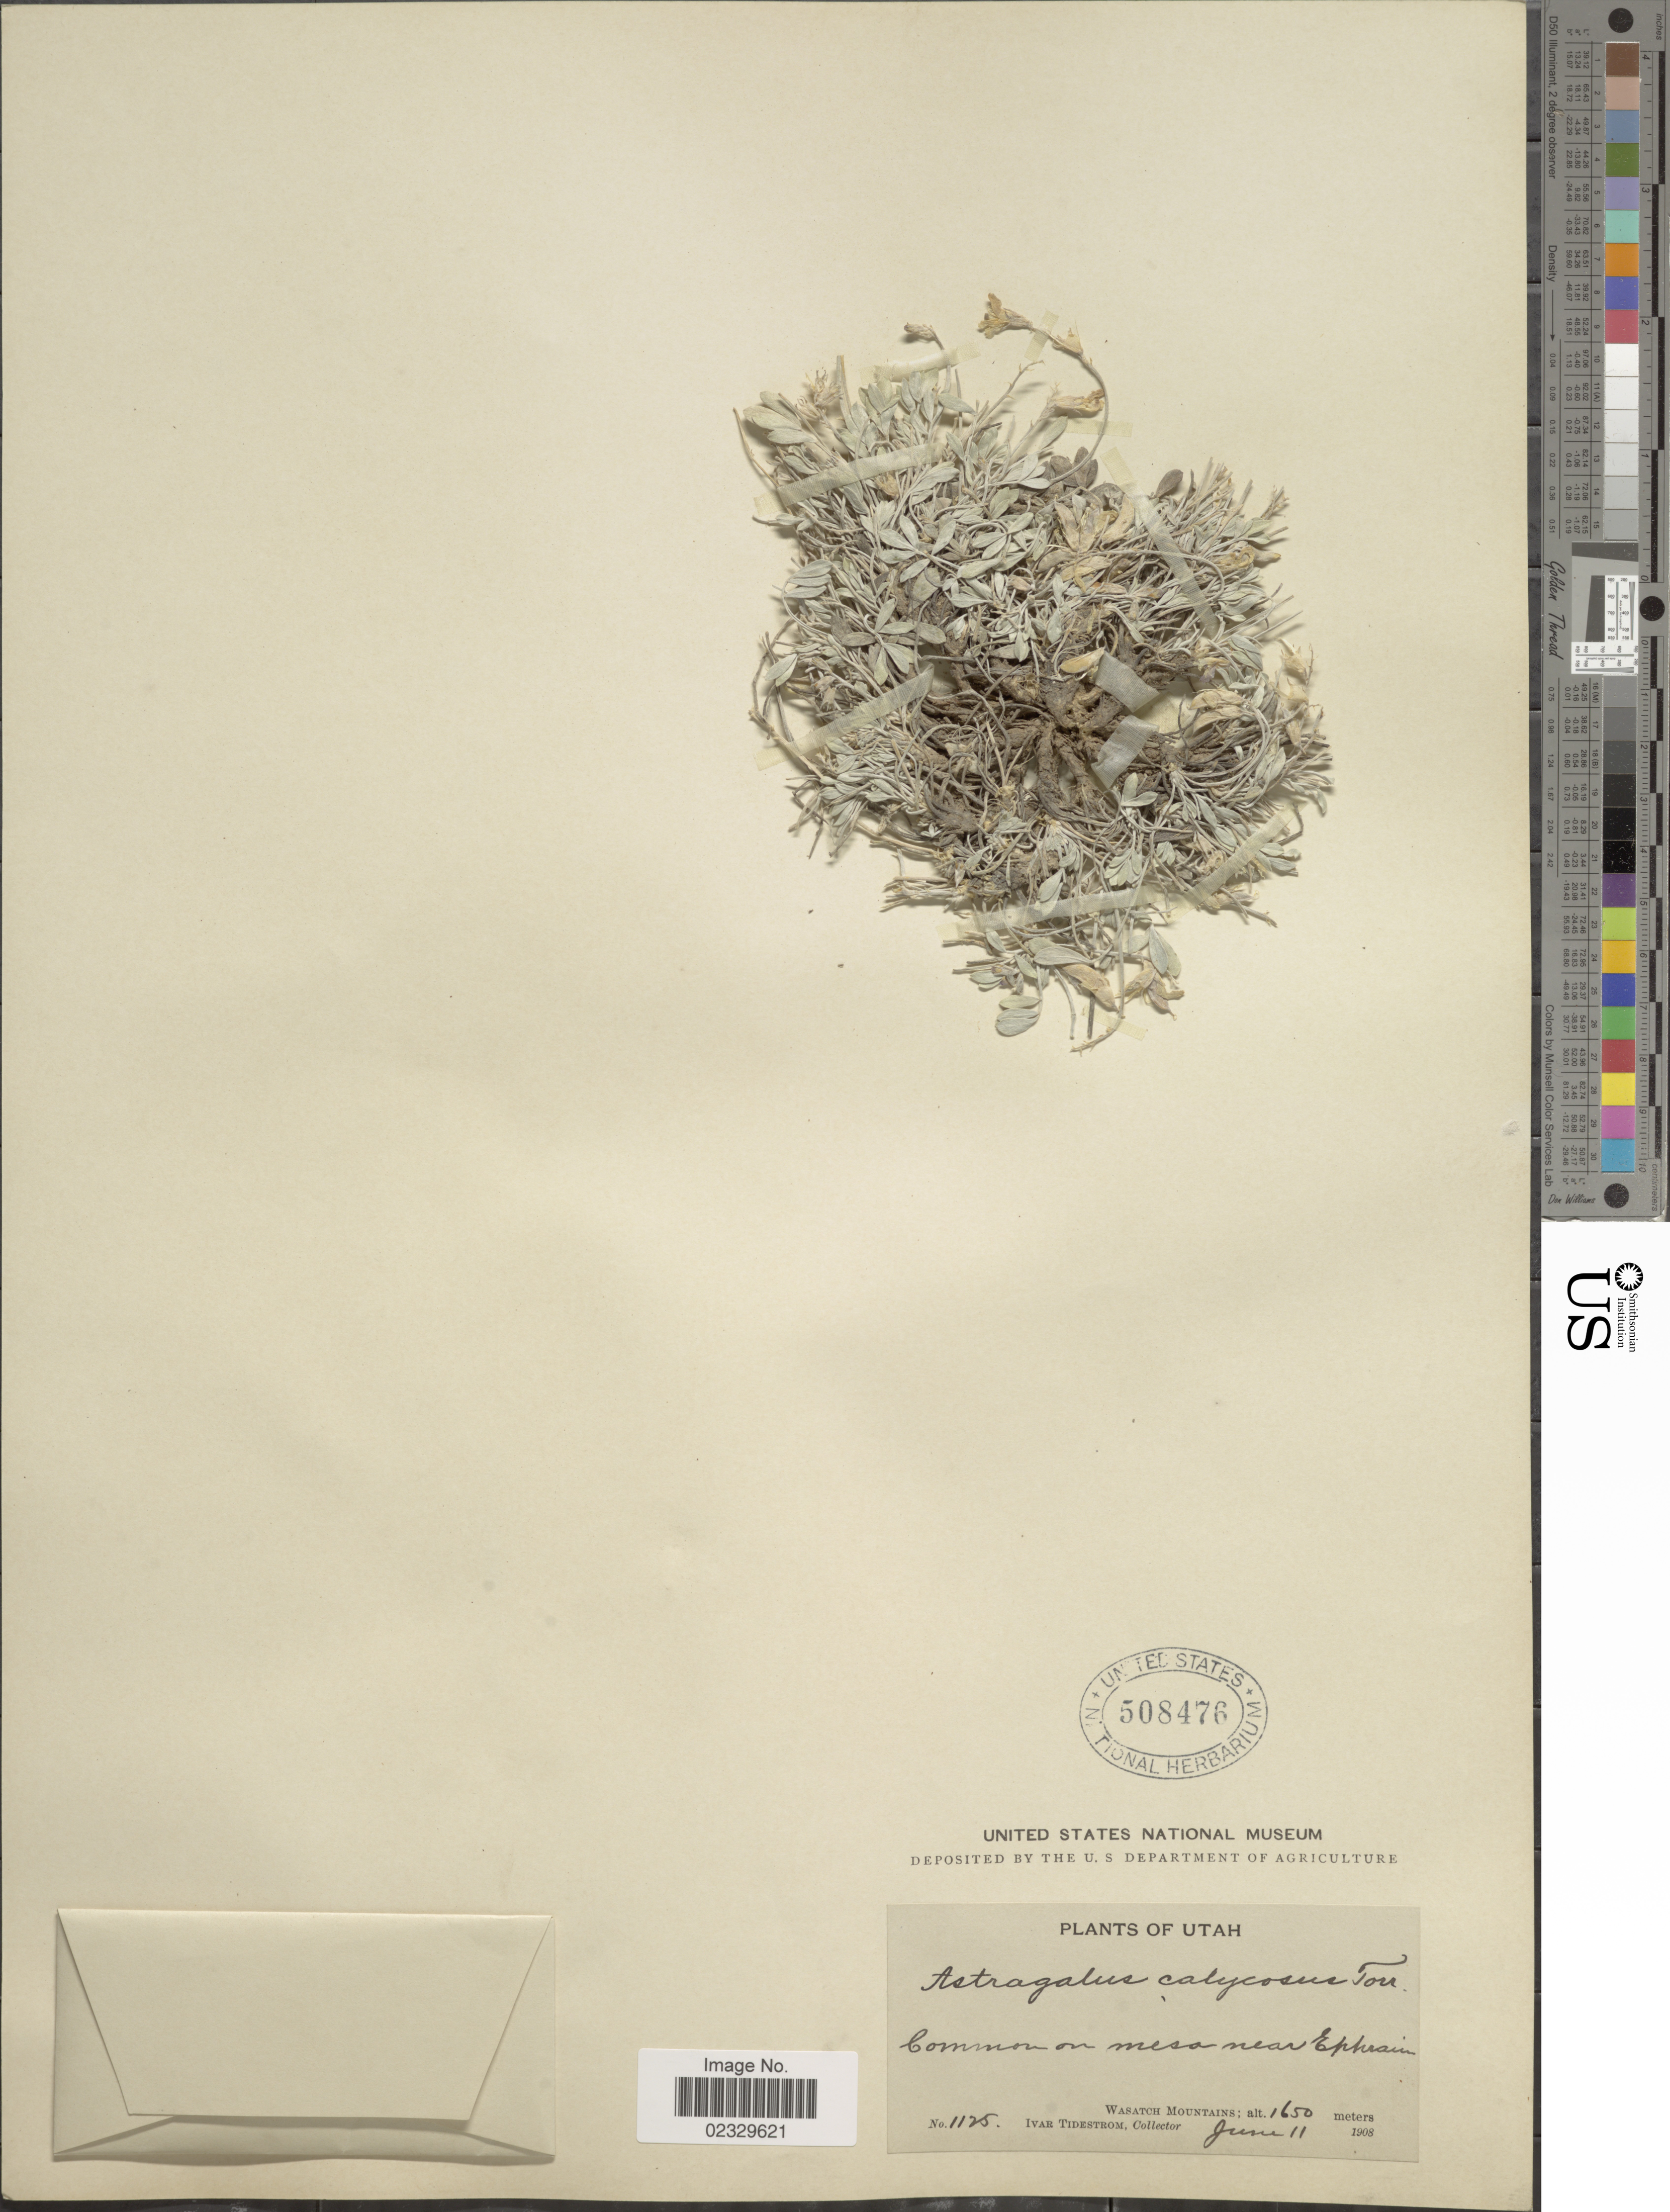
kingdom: Plantae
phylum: Tracheophyta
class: Magnoliopsida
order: Fabales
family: Fabaceae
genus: Astragalus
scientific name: Astragalus calycosus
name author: Torr. ex S. Watson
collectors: I. F. Tidestrom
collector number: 1125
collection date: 1908-06-11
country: United States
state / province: Utah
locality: Near Ephraim. Wasatch Mountains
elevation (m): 1650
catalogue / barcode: US 508476